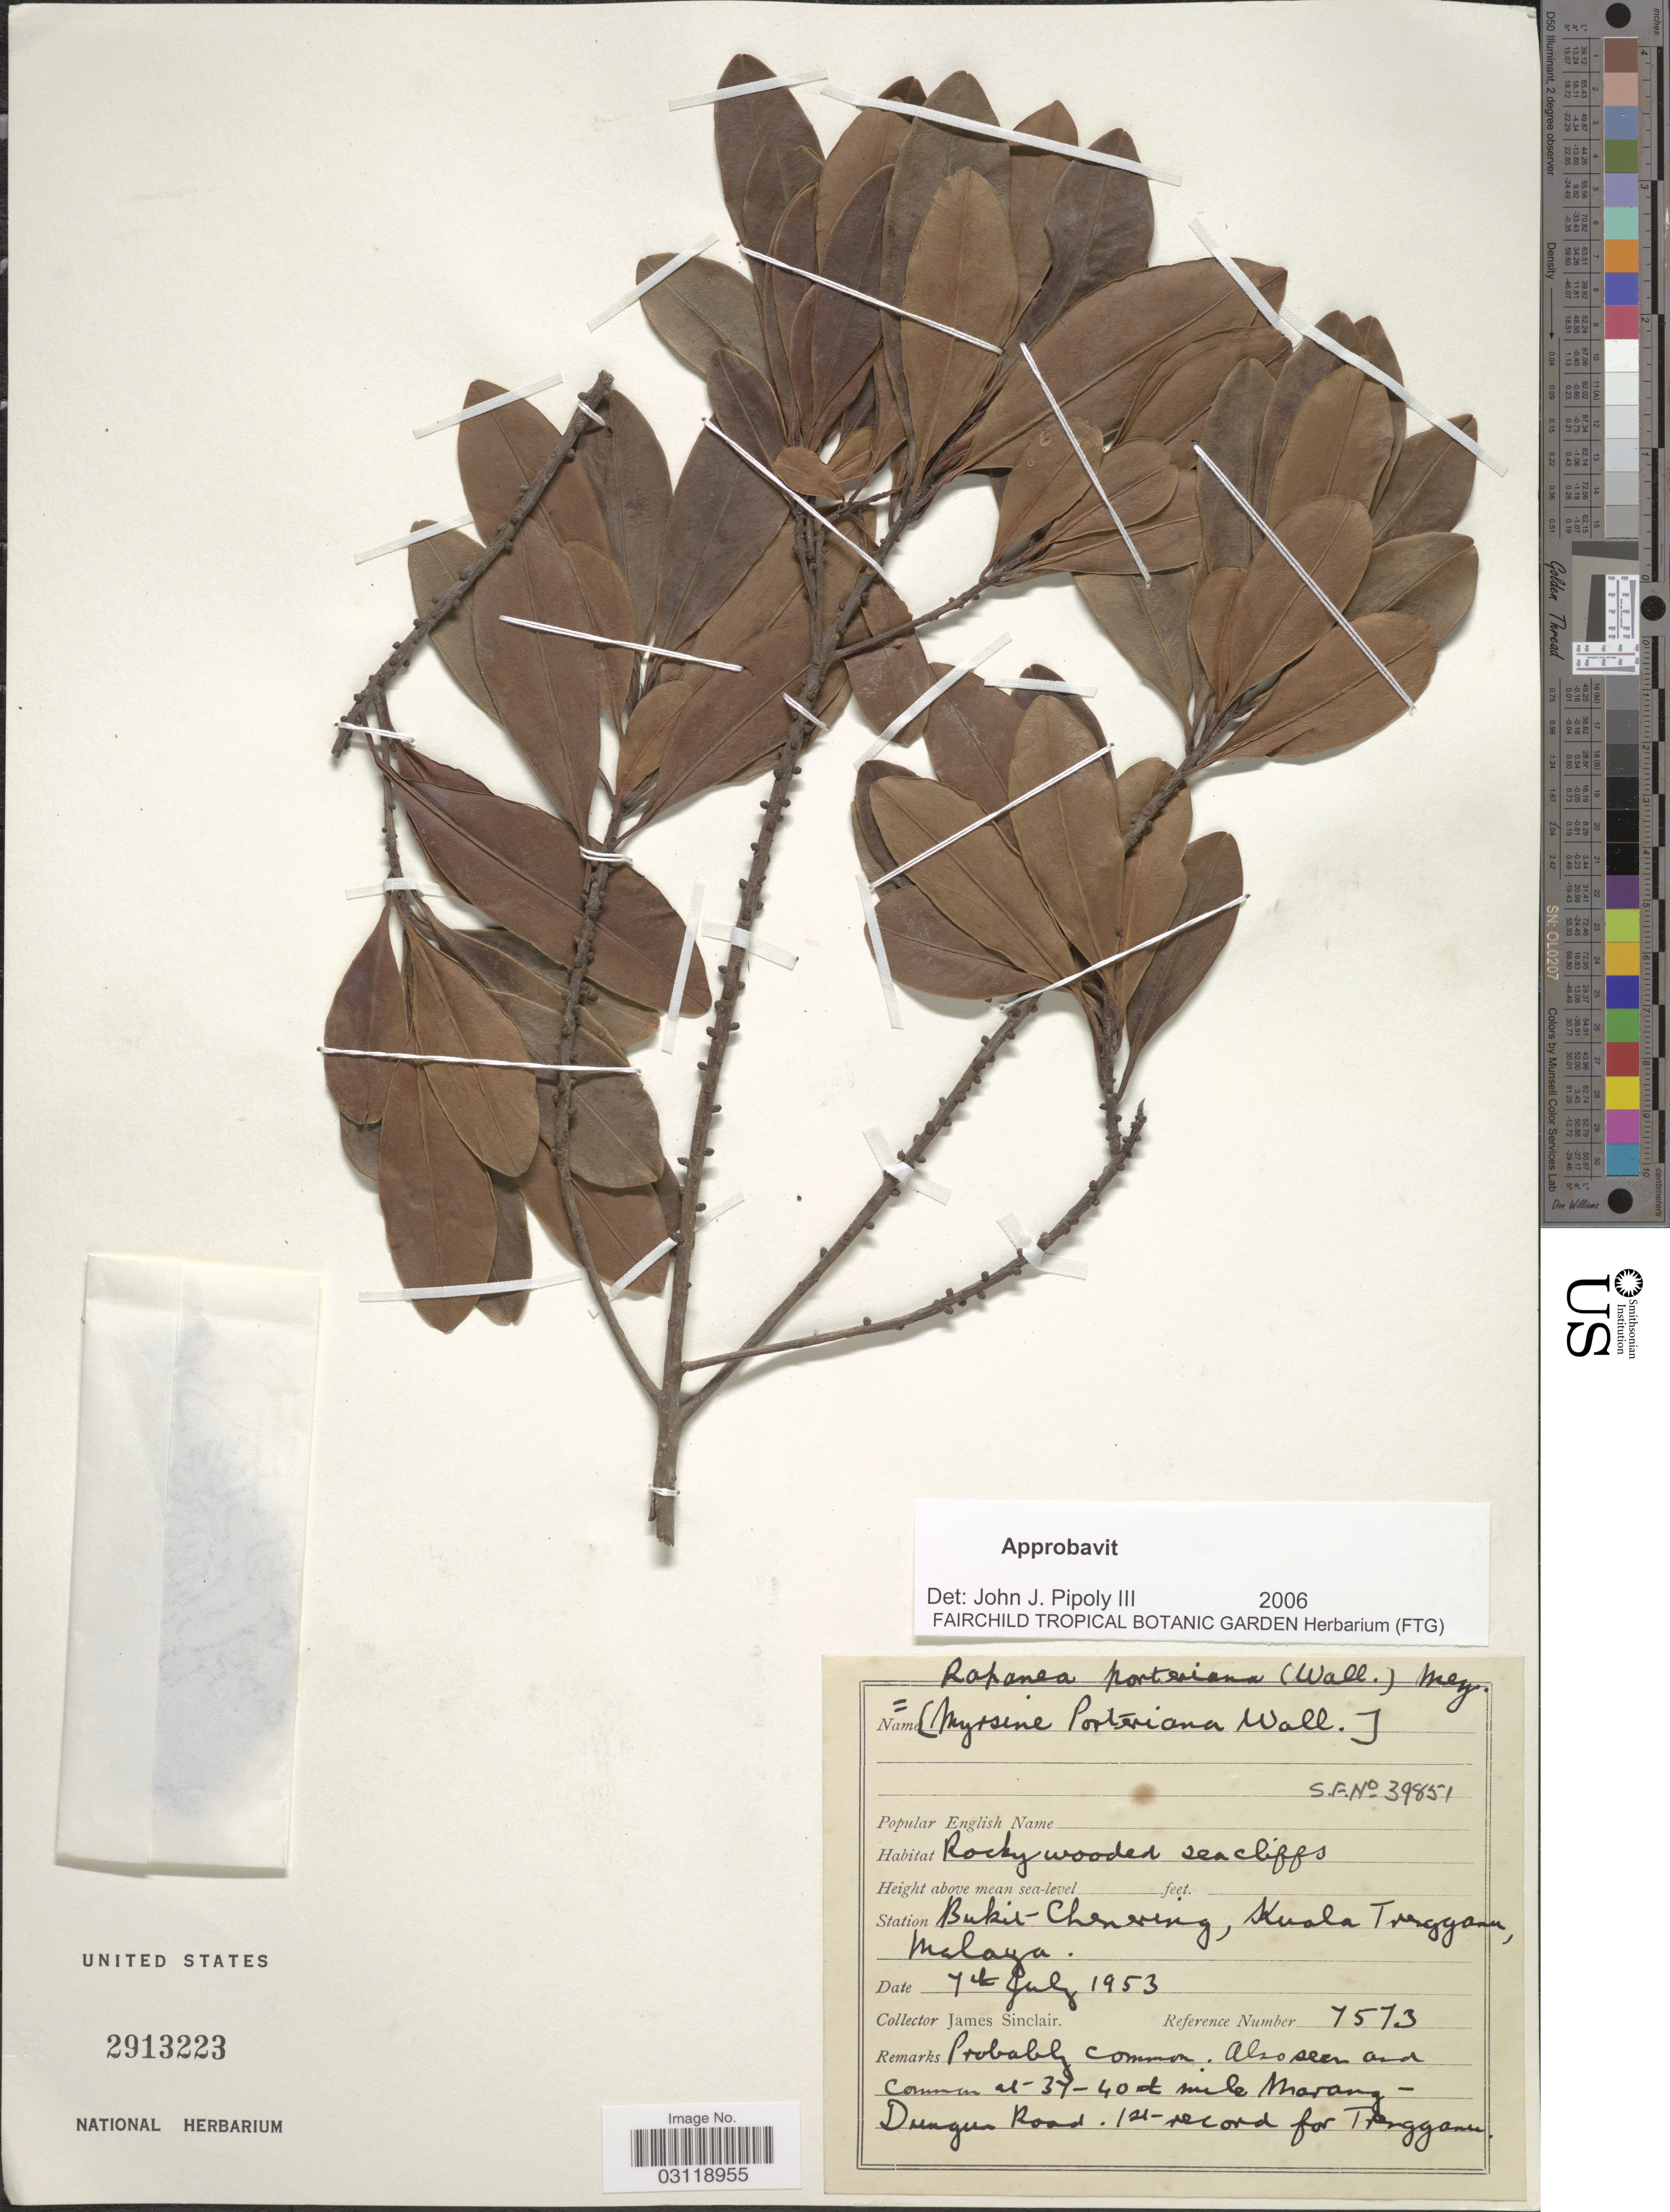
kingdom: Plantae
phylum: Tracheophyta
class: Magnoliopsida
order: Ericales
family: Primulaceae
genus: Rapanea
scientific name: Rapanea porteriana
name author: (Wall. & A. DC.) Mez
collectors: J. Sinclair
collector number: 7573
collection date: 1953-07-07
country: Malaysia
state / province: Terengganu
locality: Bukit Chenring [Chendering], Kuala Terengganu, Malaya.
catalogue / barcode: US 2913223